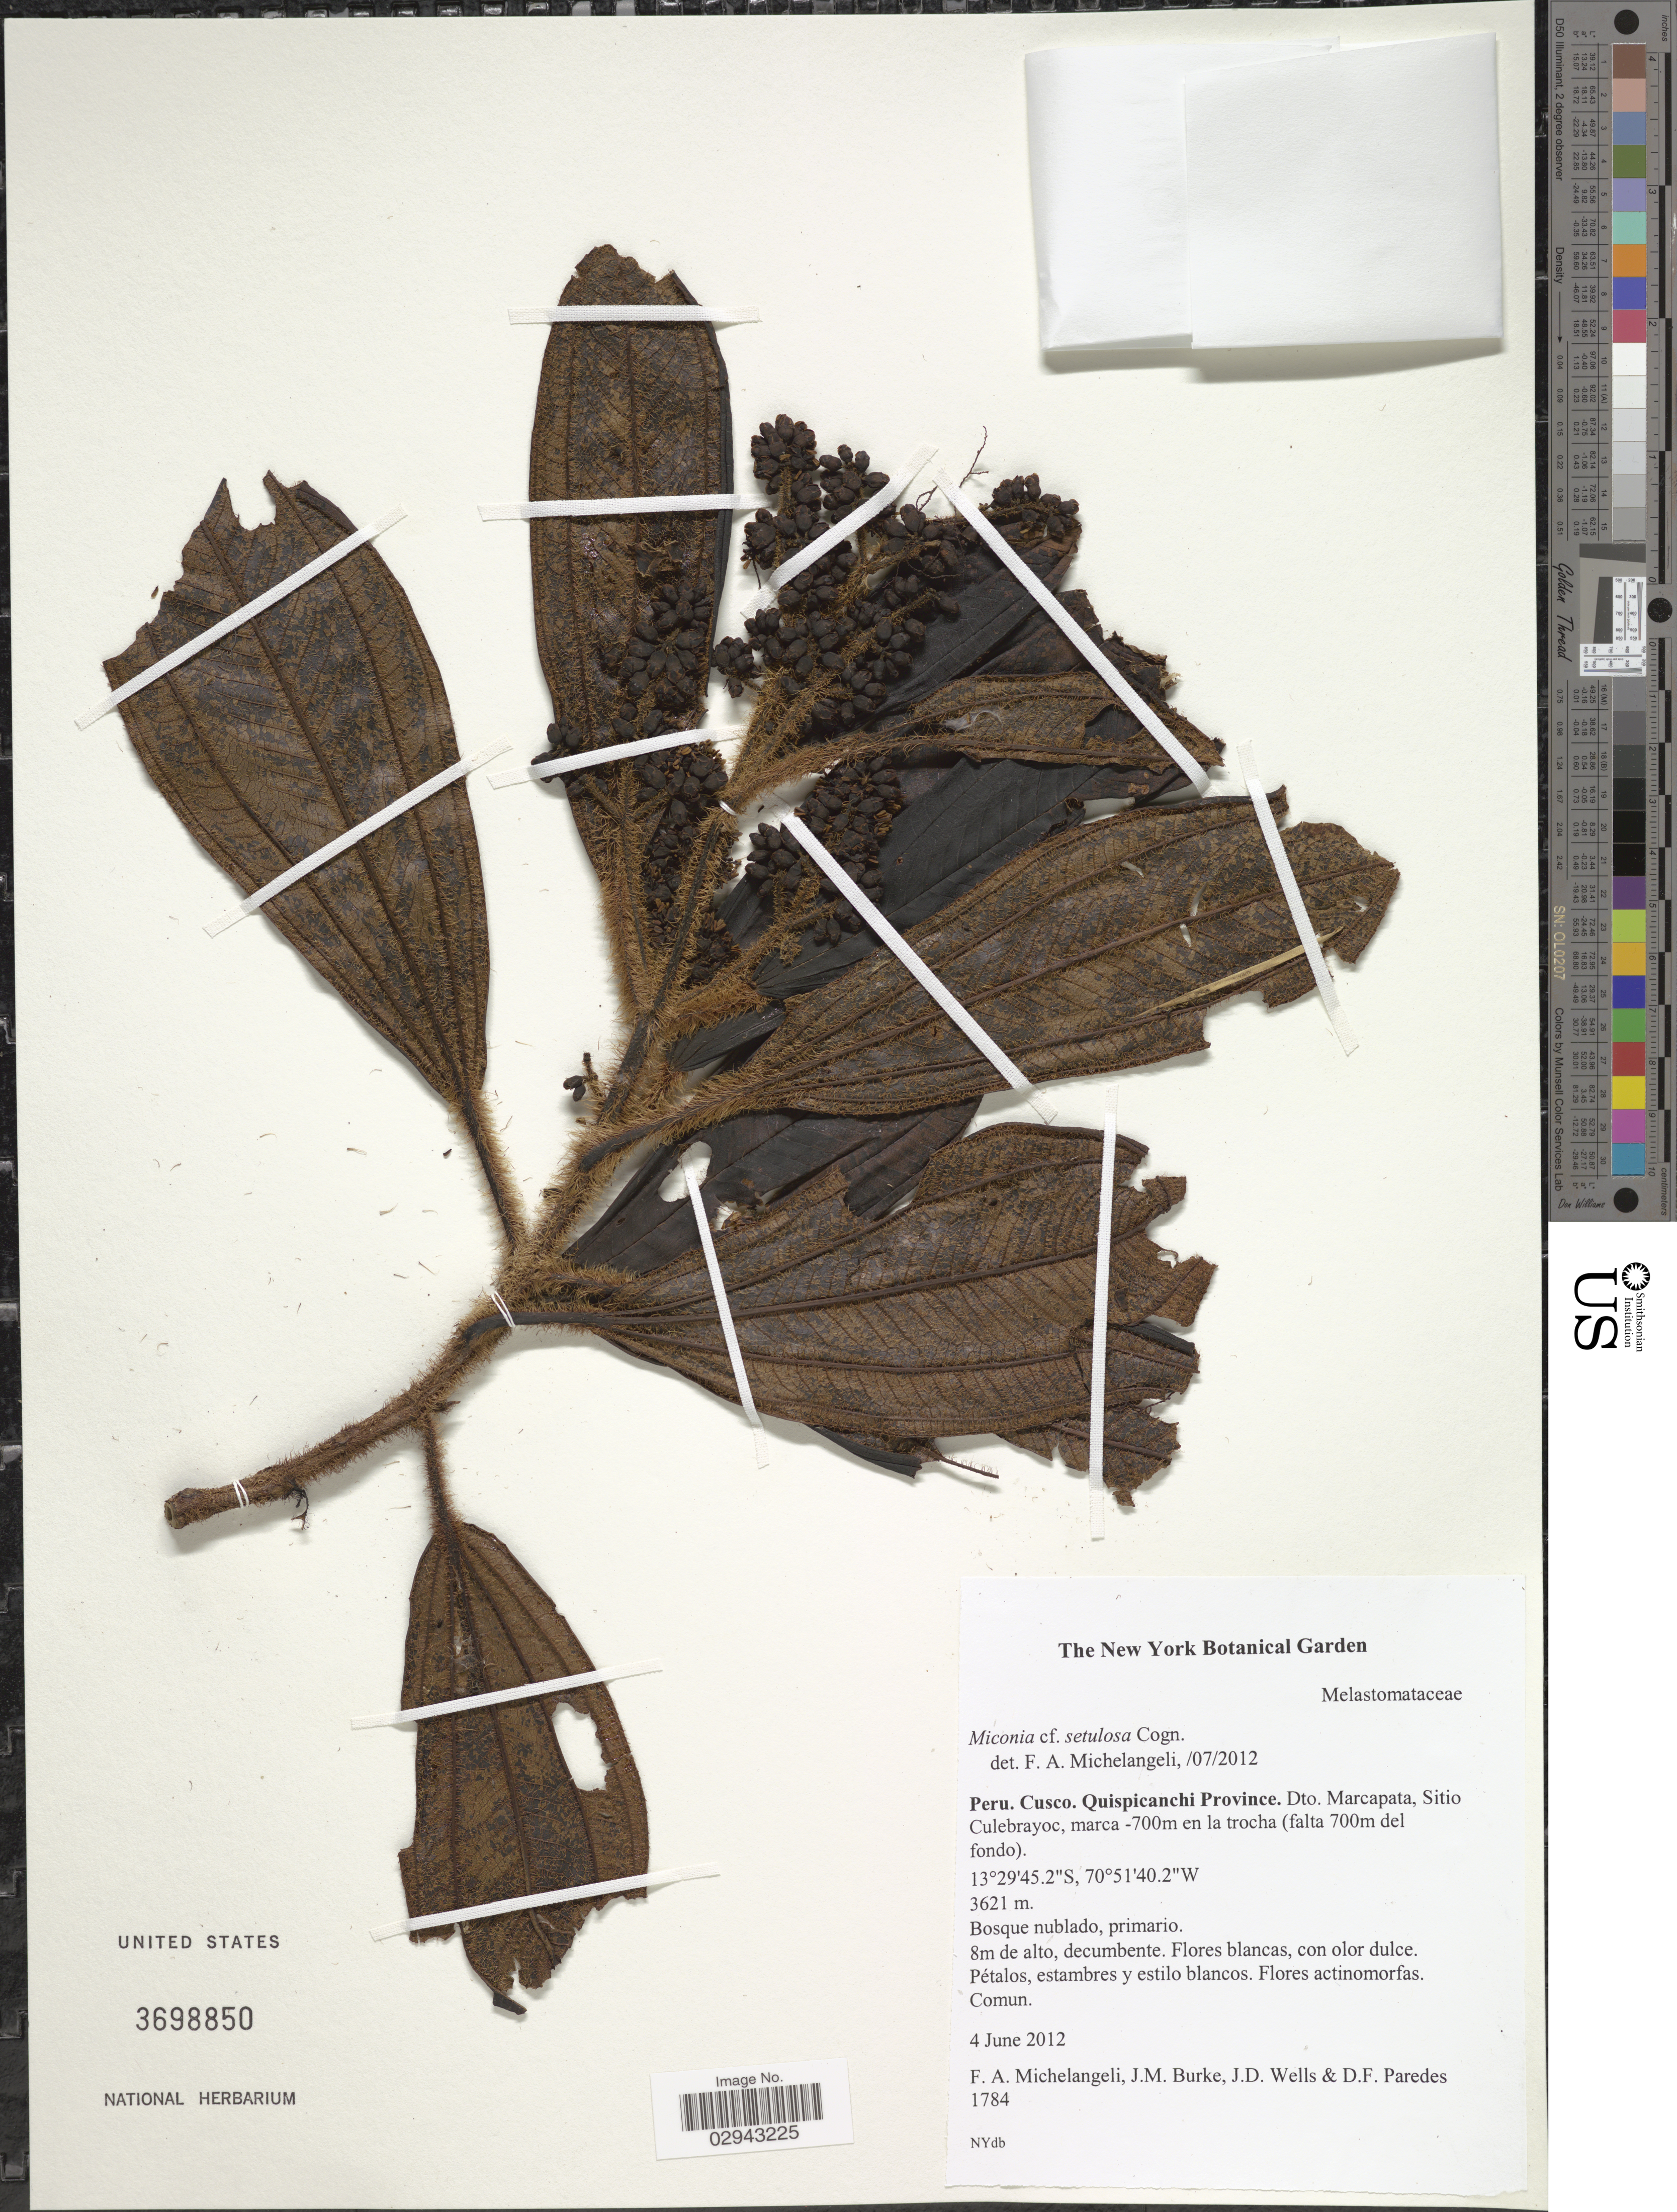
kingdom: Plantae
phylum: Tracheophyta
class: Magnoliopsida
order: Myrtales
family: Melastomataceae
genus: Miconia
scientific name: Miconia setulosa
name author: Cogn.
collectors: F. A. Michelangeli, Jac. M. Burke, J. Wells & D. Paredes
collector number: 1784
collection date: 2012-06-04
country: Peru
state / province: Cusco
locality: Quispicanchi Province. Dto. Marcapata, Sitio Culebrayoc, marca -700m en la trocha (falta 700m del fondo).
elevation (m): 3621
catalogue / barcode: US 3698850